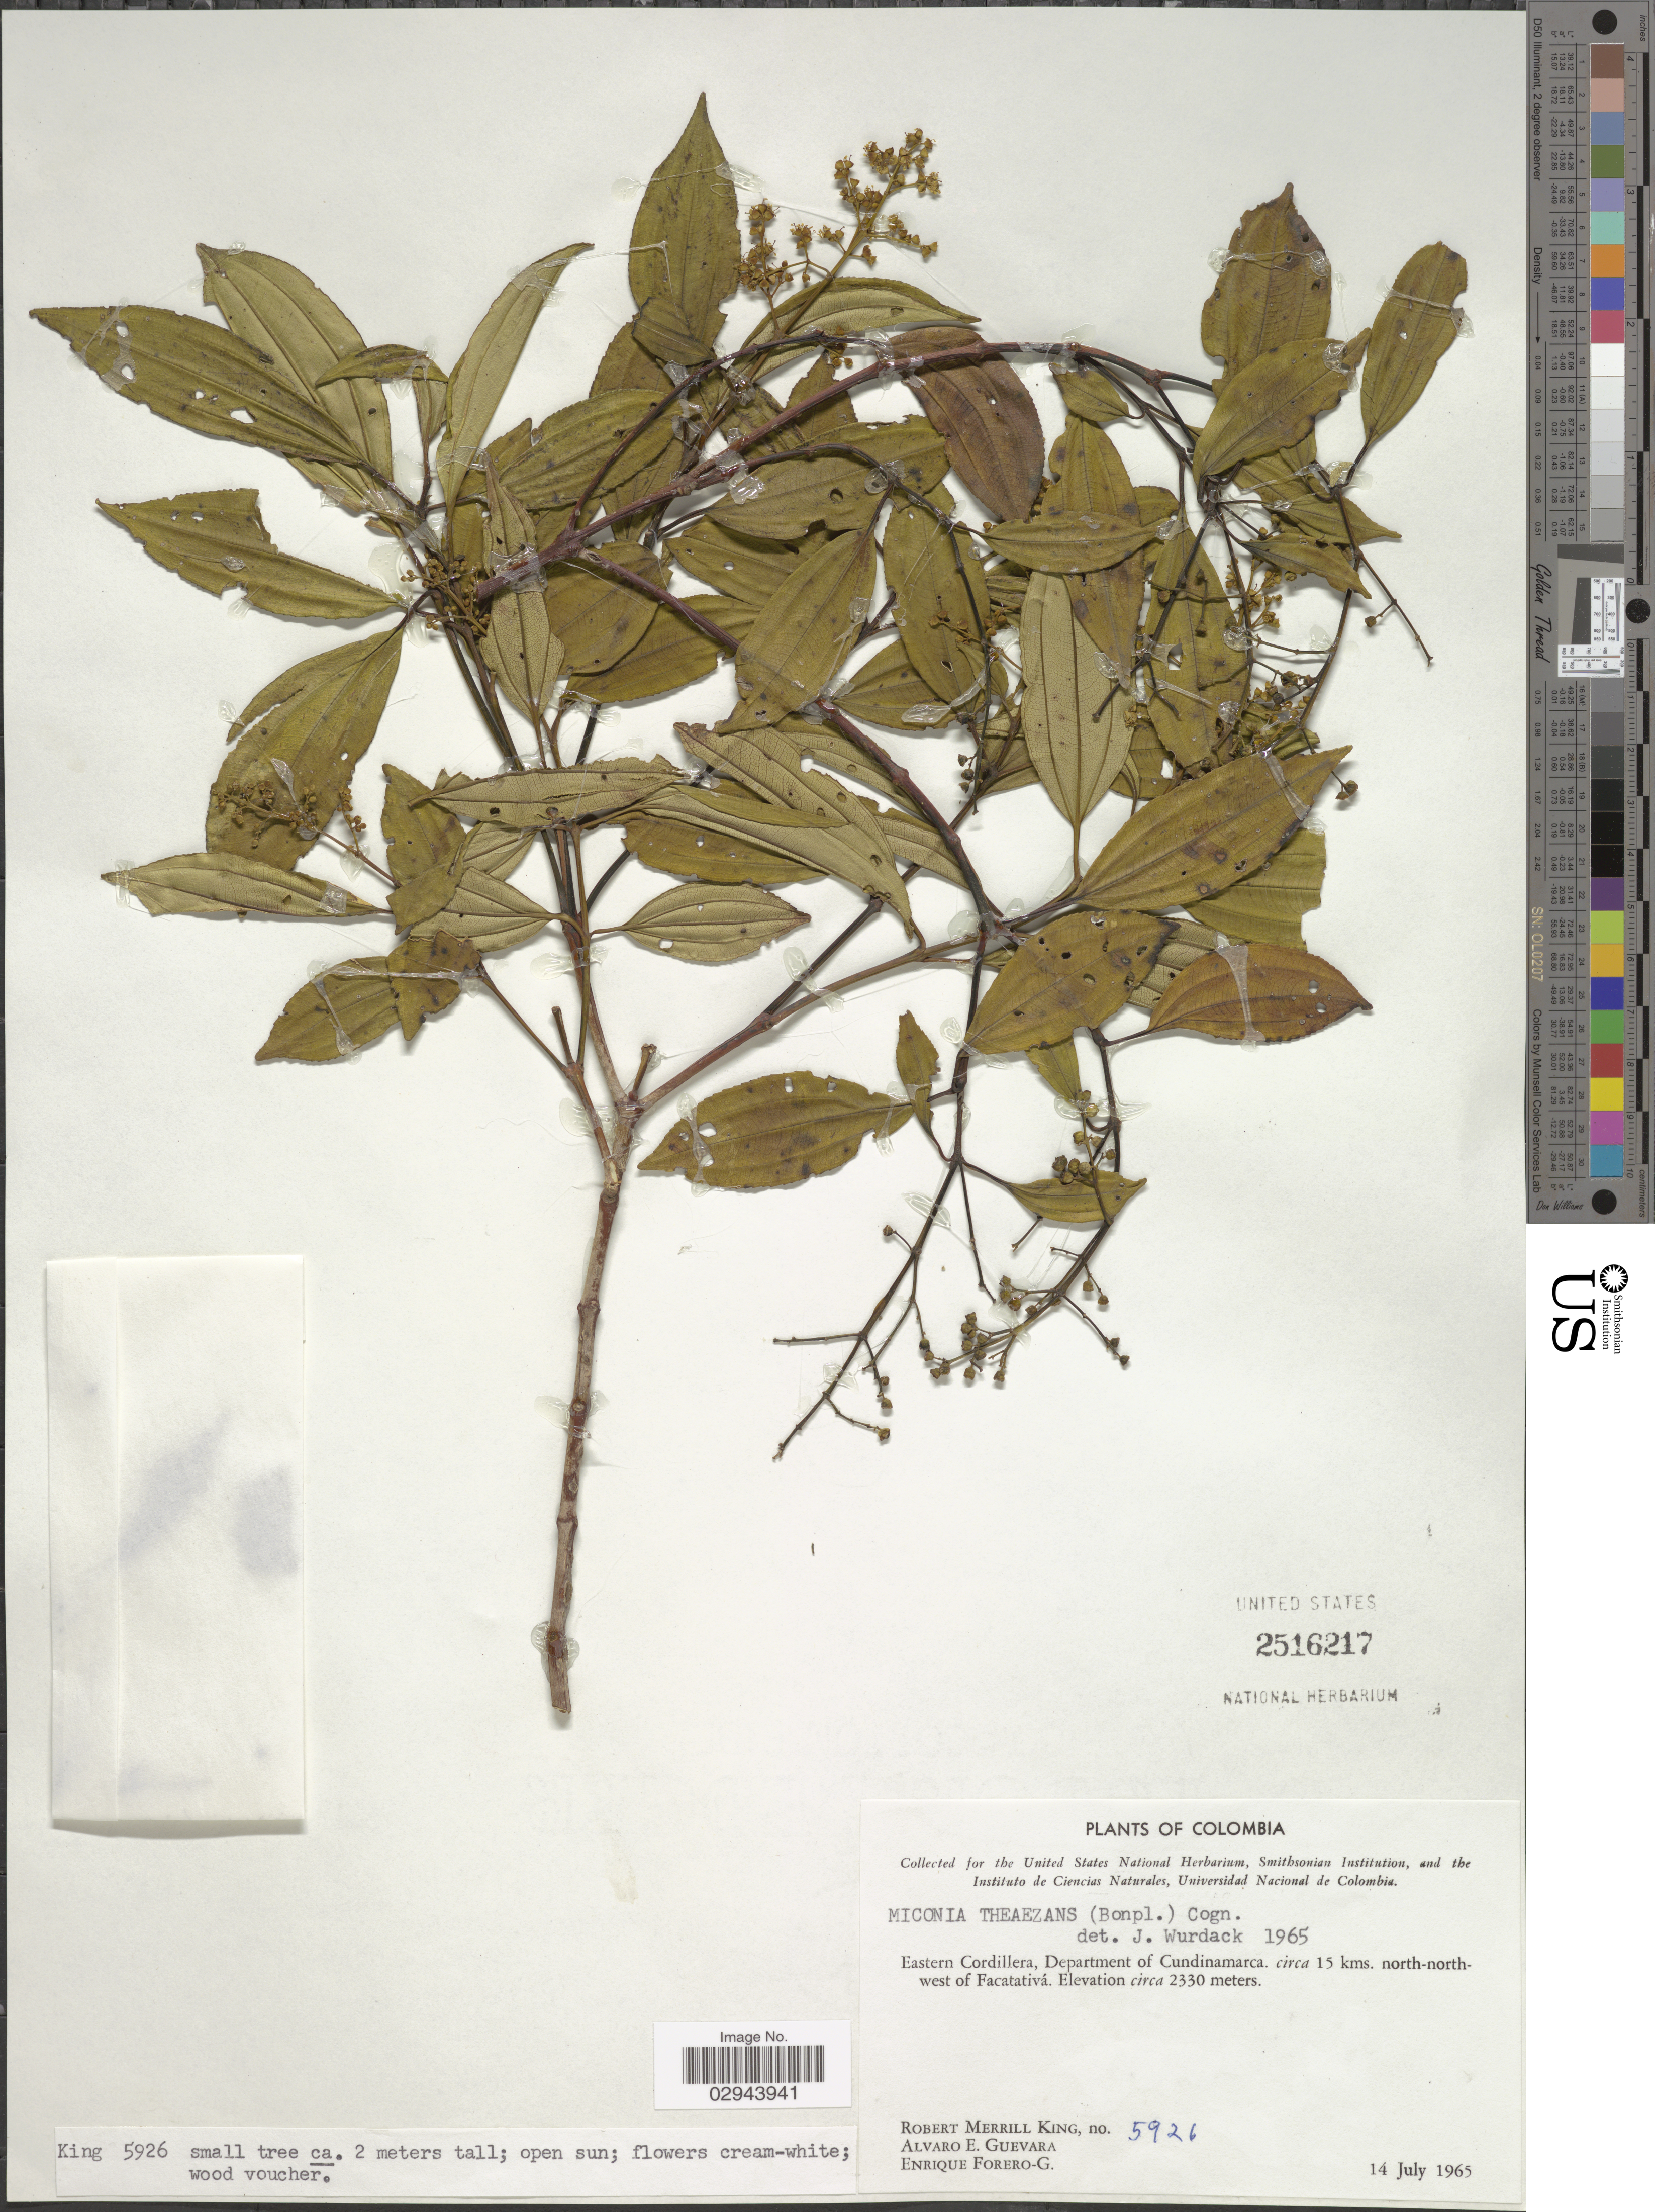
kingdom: Plantae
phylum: Tracheophyta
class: Magnoliopsida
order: Myrtales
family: Melastomataceae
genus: Miconia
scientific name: Miconia theizans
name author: (Bonpl.) Cogn.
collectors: R. M. King, A. E. Guevara & E. Forero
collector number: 5926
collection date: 1965-07-14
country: Colombia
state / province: Cundinamarca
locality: Eastern Cordillera, Department of Cundinamarca, circa 15 kms. north-north-west of Facatativá.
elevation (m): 2330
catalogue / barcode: US 2516217